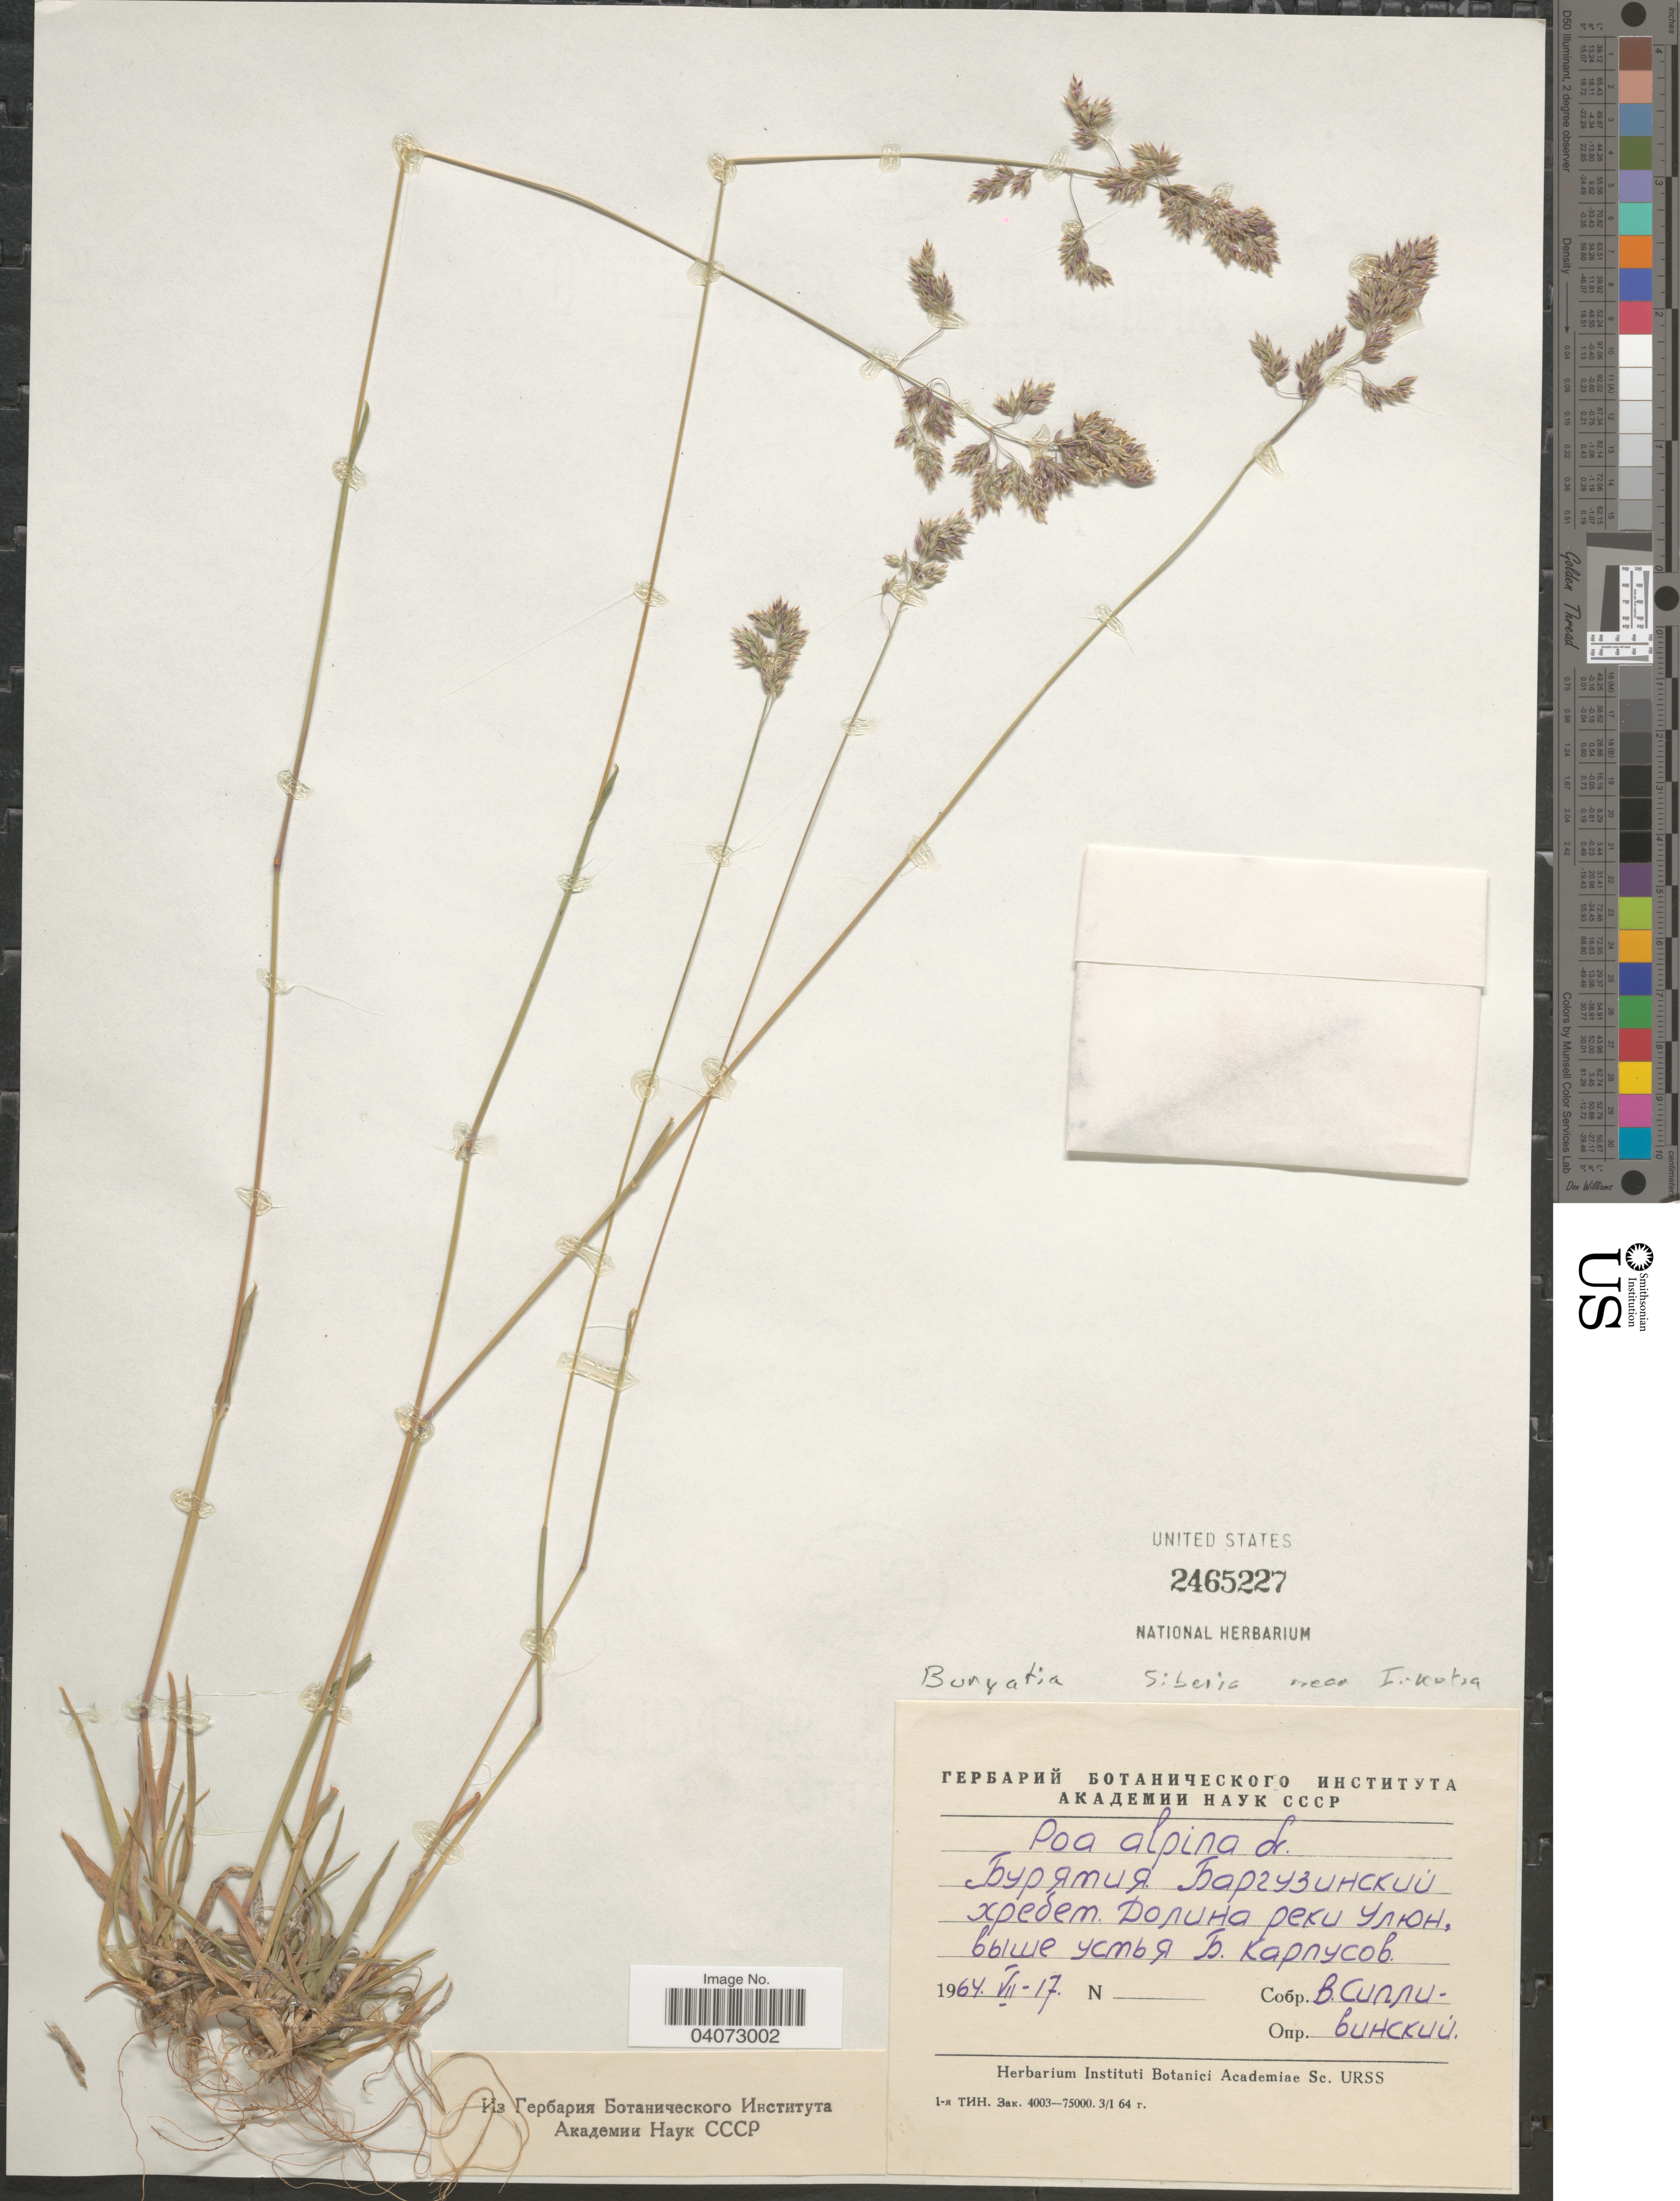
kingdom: Plantae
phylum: Tracheophyta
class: Liliopsida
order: Poales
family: Poaceae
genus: Poa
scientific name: Poa alpina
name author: L.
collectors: V. Siplivinskiy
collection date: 1964-07-17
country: Russian Federation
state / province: Buryatia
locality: Barguzinskiy Mt., valley of river Ulyun.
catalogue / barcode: US 2465227